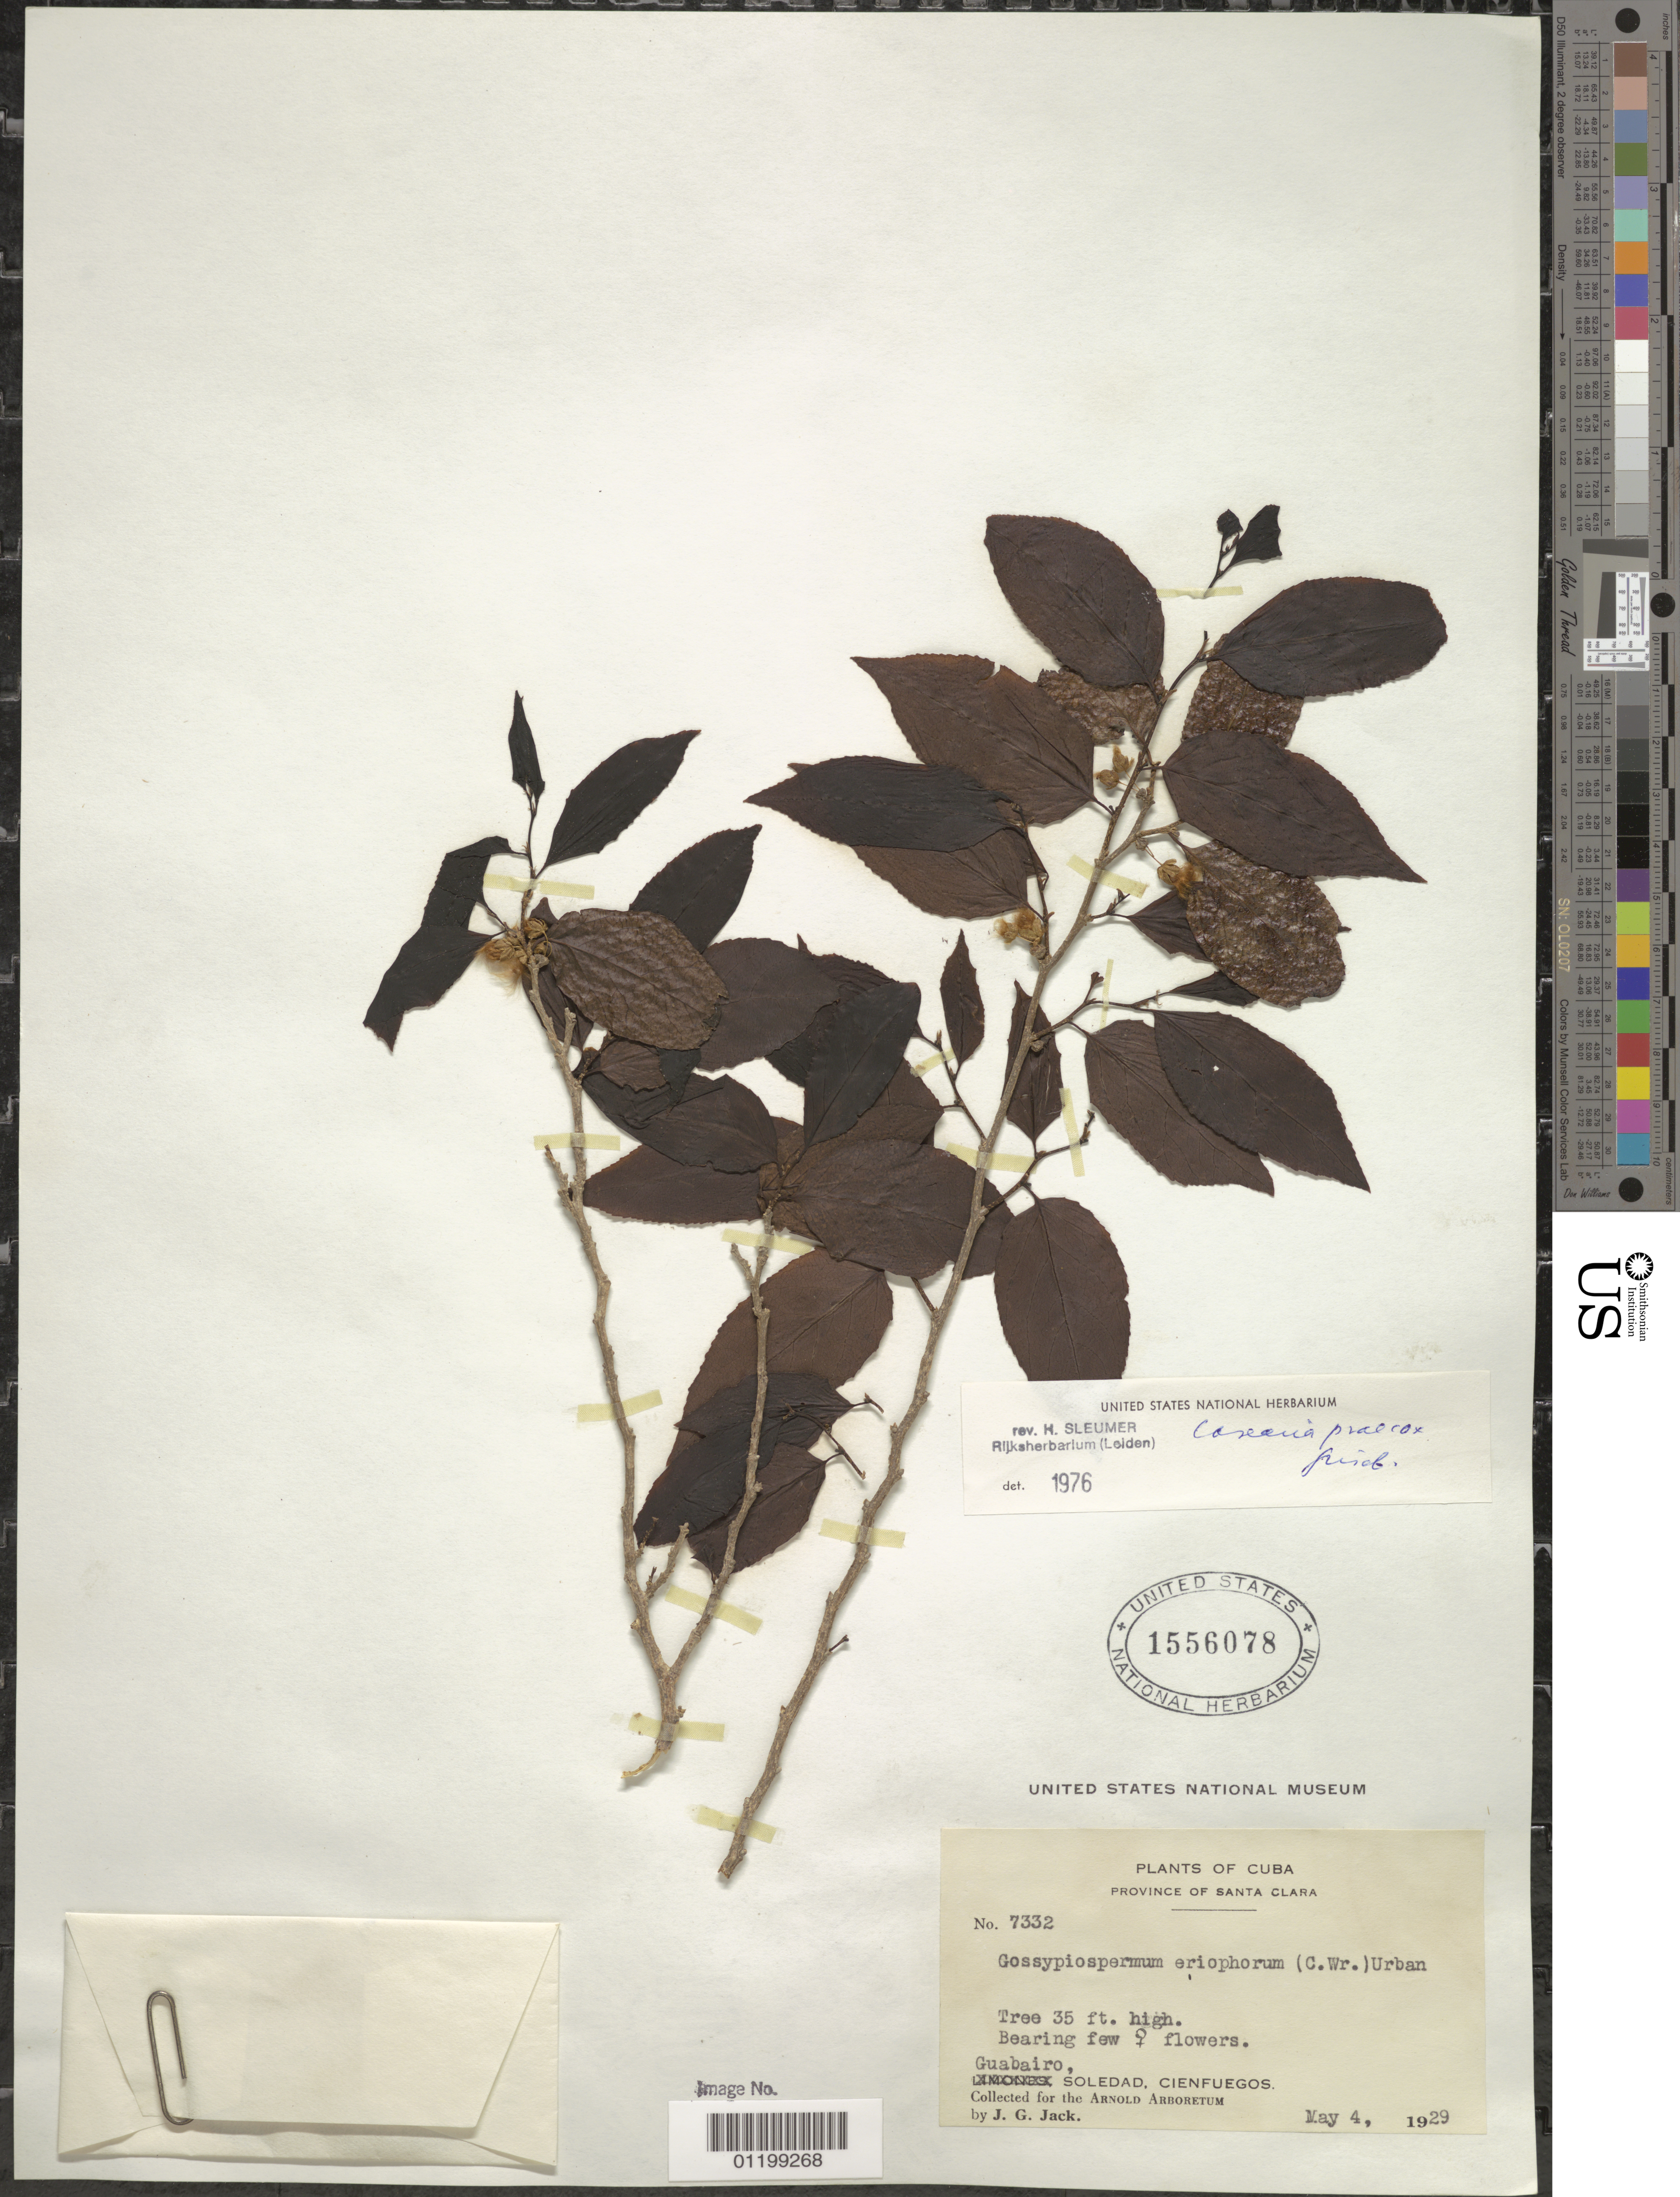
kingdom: Plantae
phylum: Tracheophyta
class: Magnoliopsida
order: Malpighiales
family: Salicaceae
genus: Gossypiospermum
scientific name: Gossypiospermum eriophora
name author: (C. Wright ex Griseb.) Urb.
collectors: J. G. Jack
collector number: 7332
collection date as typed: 04 May 1929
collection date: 1929-05-04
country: Cuba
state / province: Cienfuegos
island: Cuba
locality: Guabiro, Soledad, Cienfuegos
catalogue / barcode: US 1556078